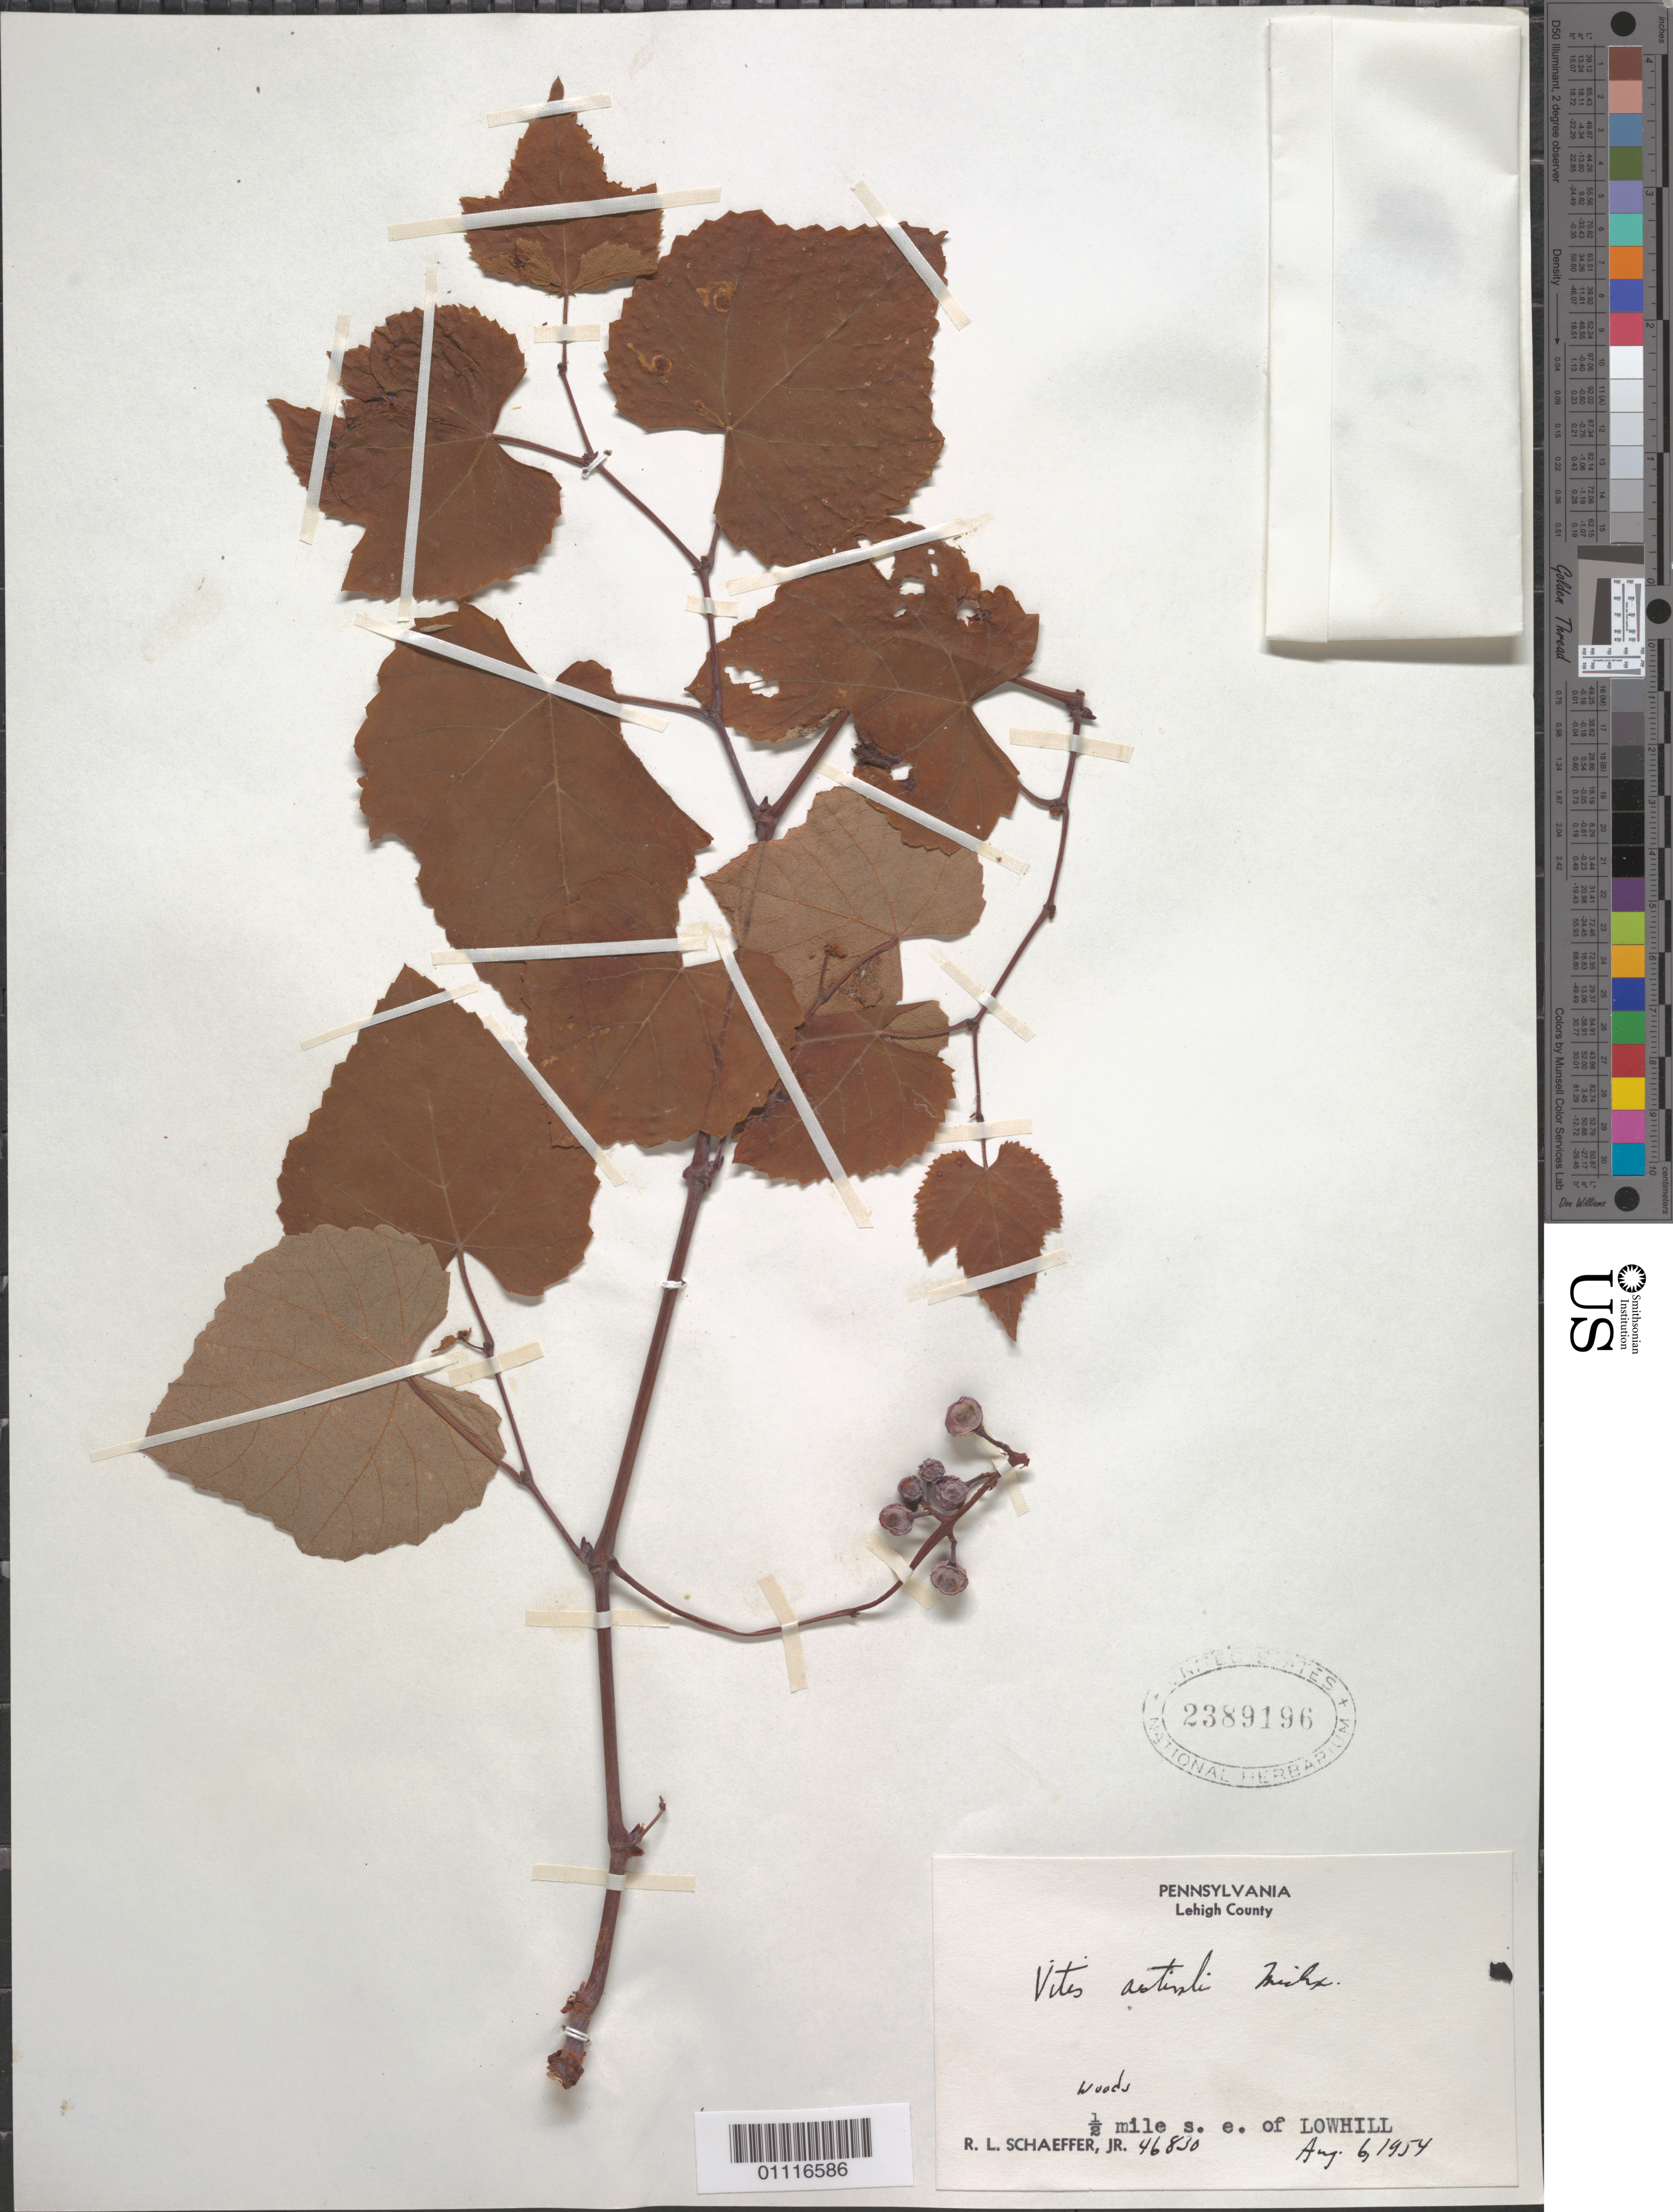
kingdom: Plantae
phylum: Tracheophyta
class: Magnoliopsida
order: Vitales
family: Vitaceae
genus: Vitis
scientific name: Vitis aestivalis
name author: Michx.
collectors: R. L. Schaeffer Jr.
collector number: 46830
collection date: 1954-08-06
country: United States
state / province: Pennsylvania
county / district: Lehigh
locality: Woods 1/2 mile s.e. of Lowhill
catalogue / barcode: US 2389196